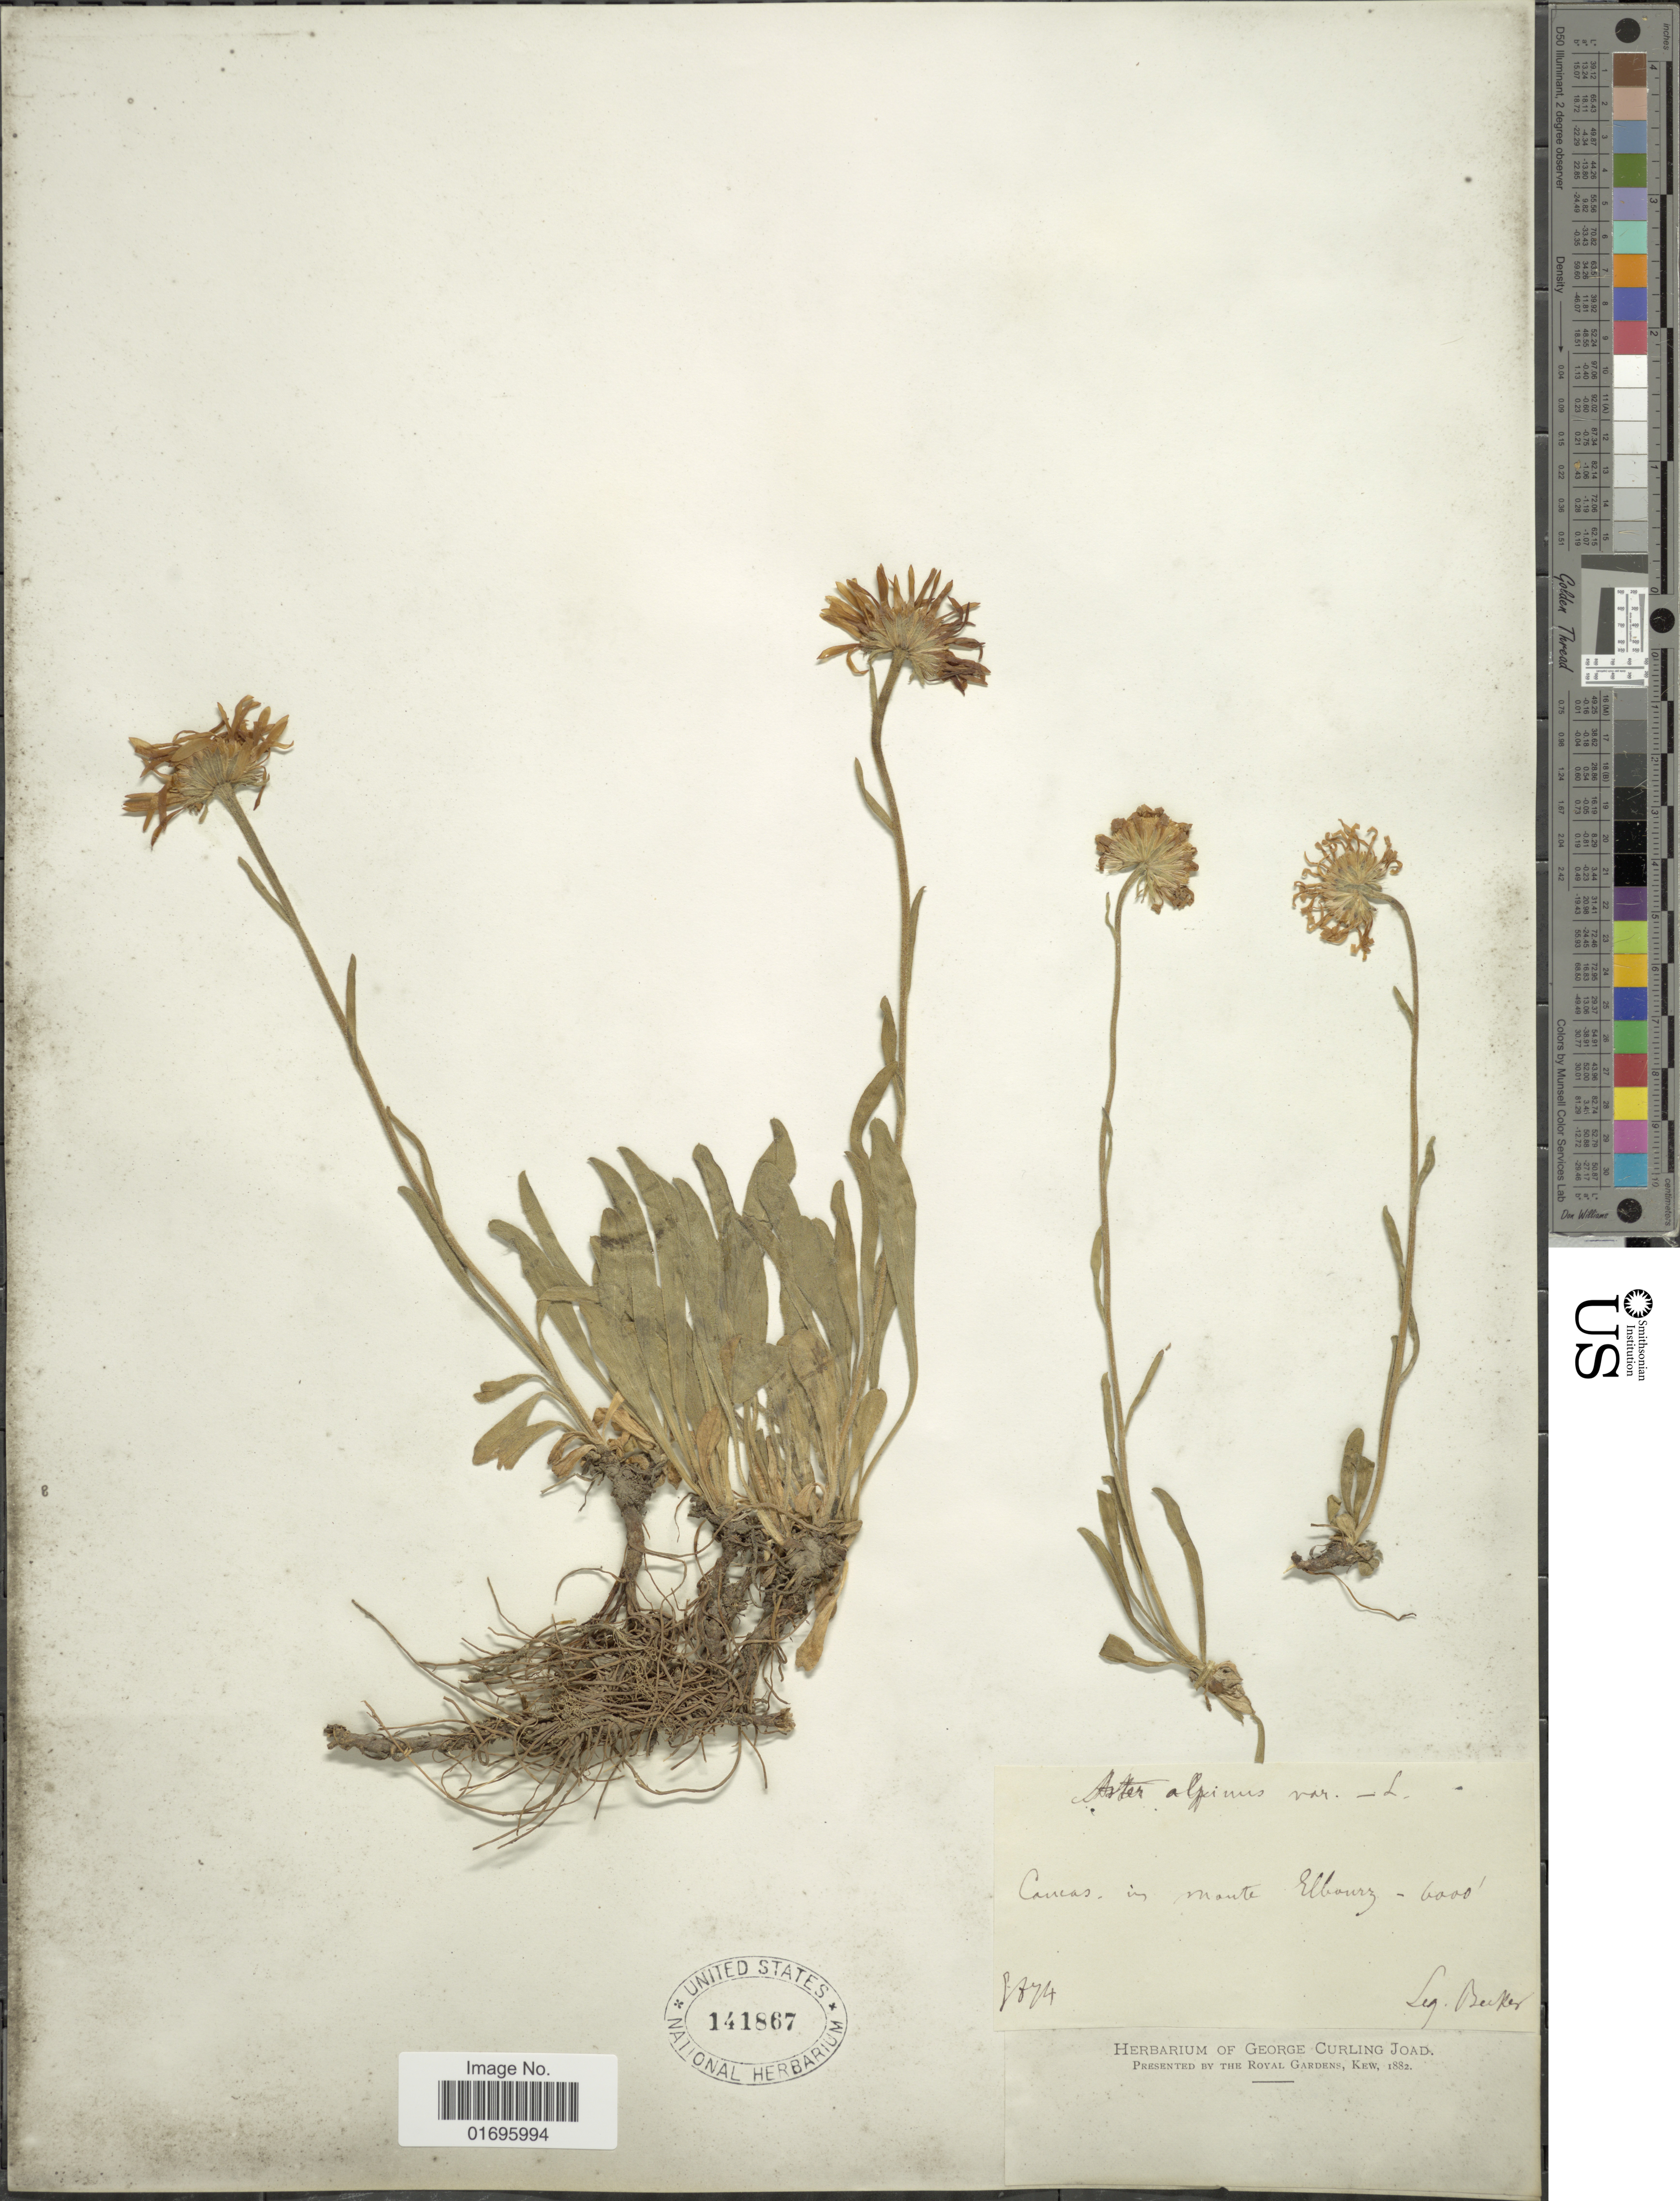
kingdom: Plantae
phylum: Tracheophyta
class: Magnoliopsida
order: Asterales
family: Asteraceae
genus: Aster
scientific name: Aster alpinus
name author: L.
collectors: -- Baker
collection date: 1874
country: Iran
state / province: Mazandaran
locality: Cancas in Monte Elbourz [interpreted]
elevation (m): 1829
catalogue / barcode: US 141867